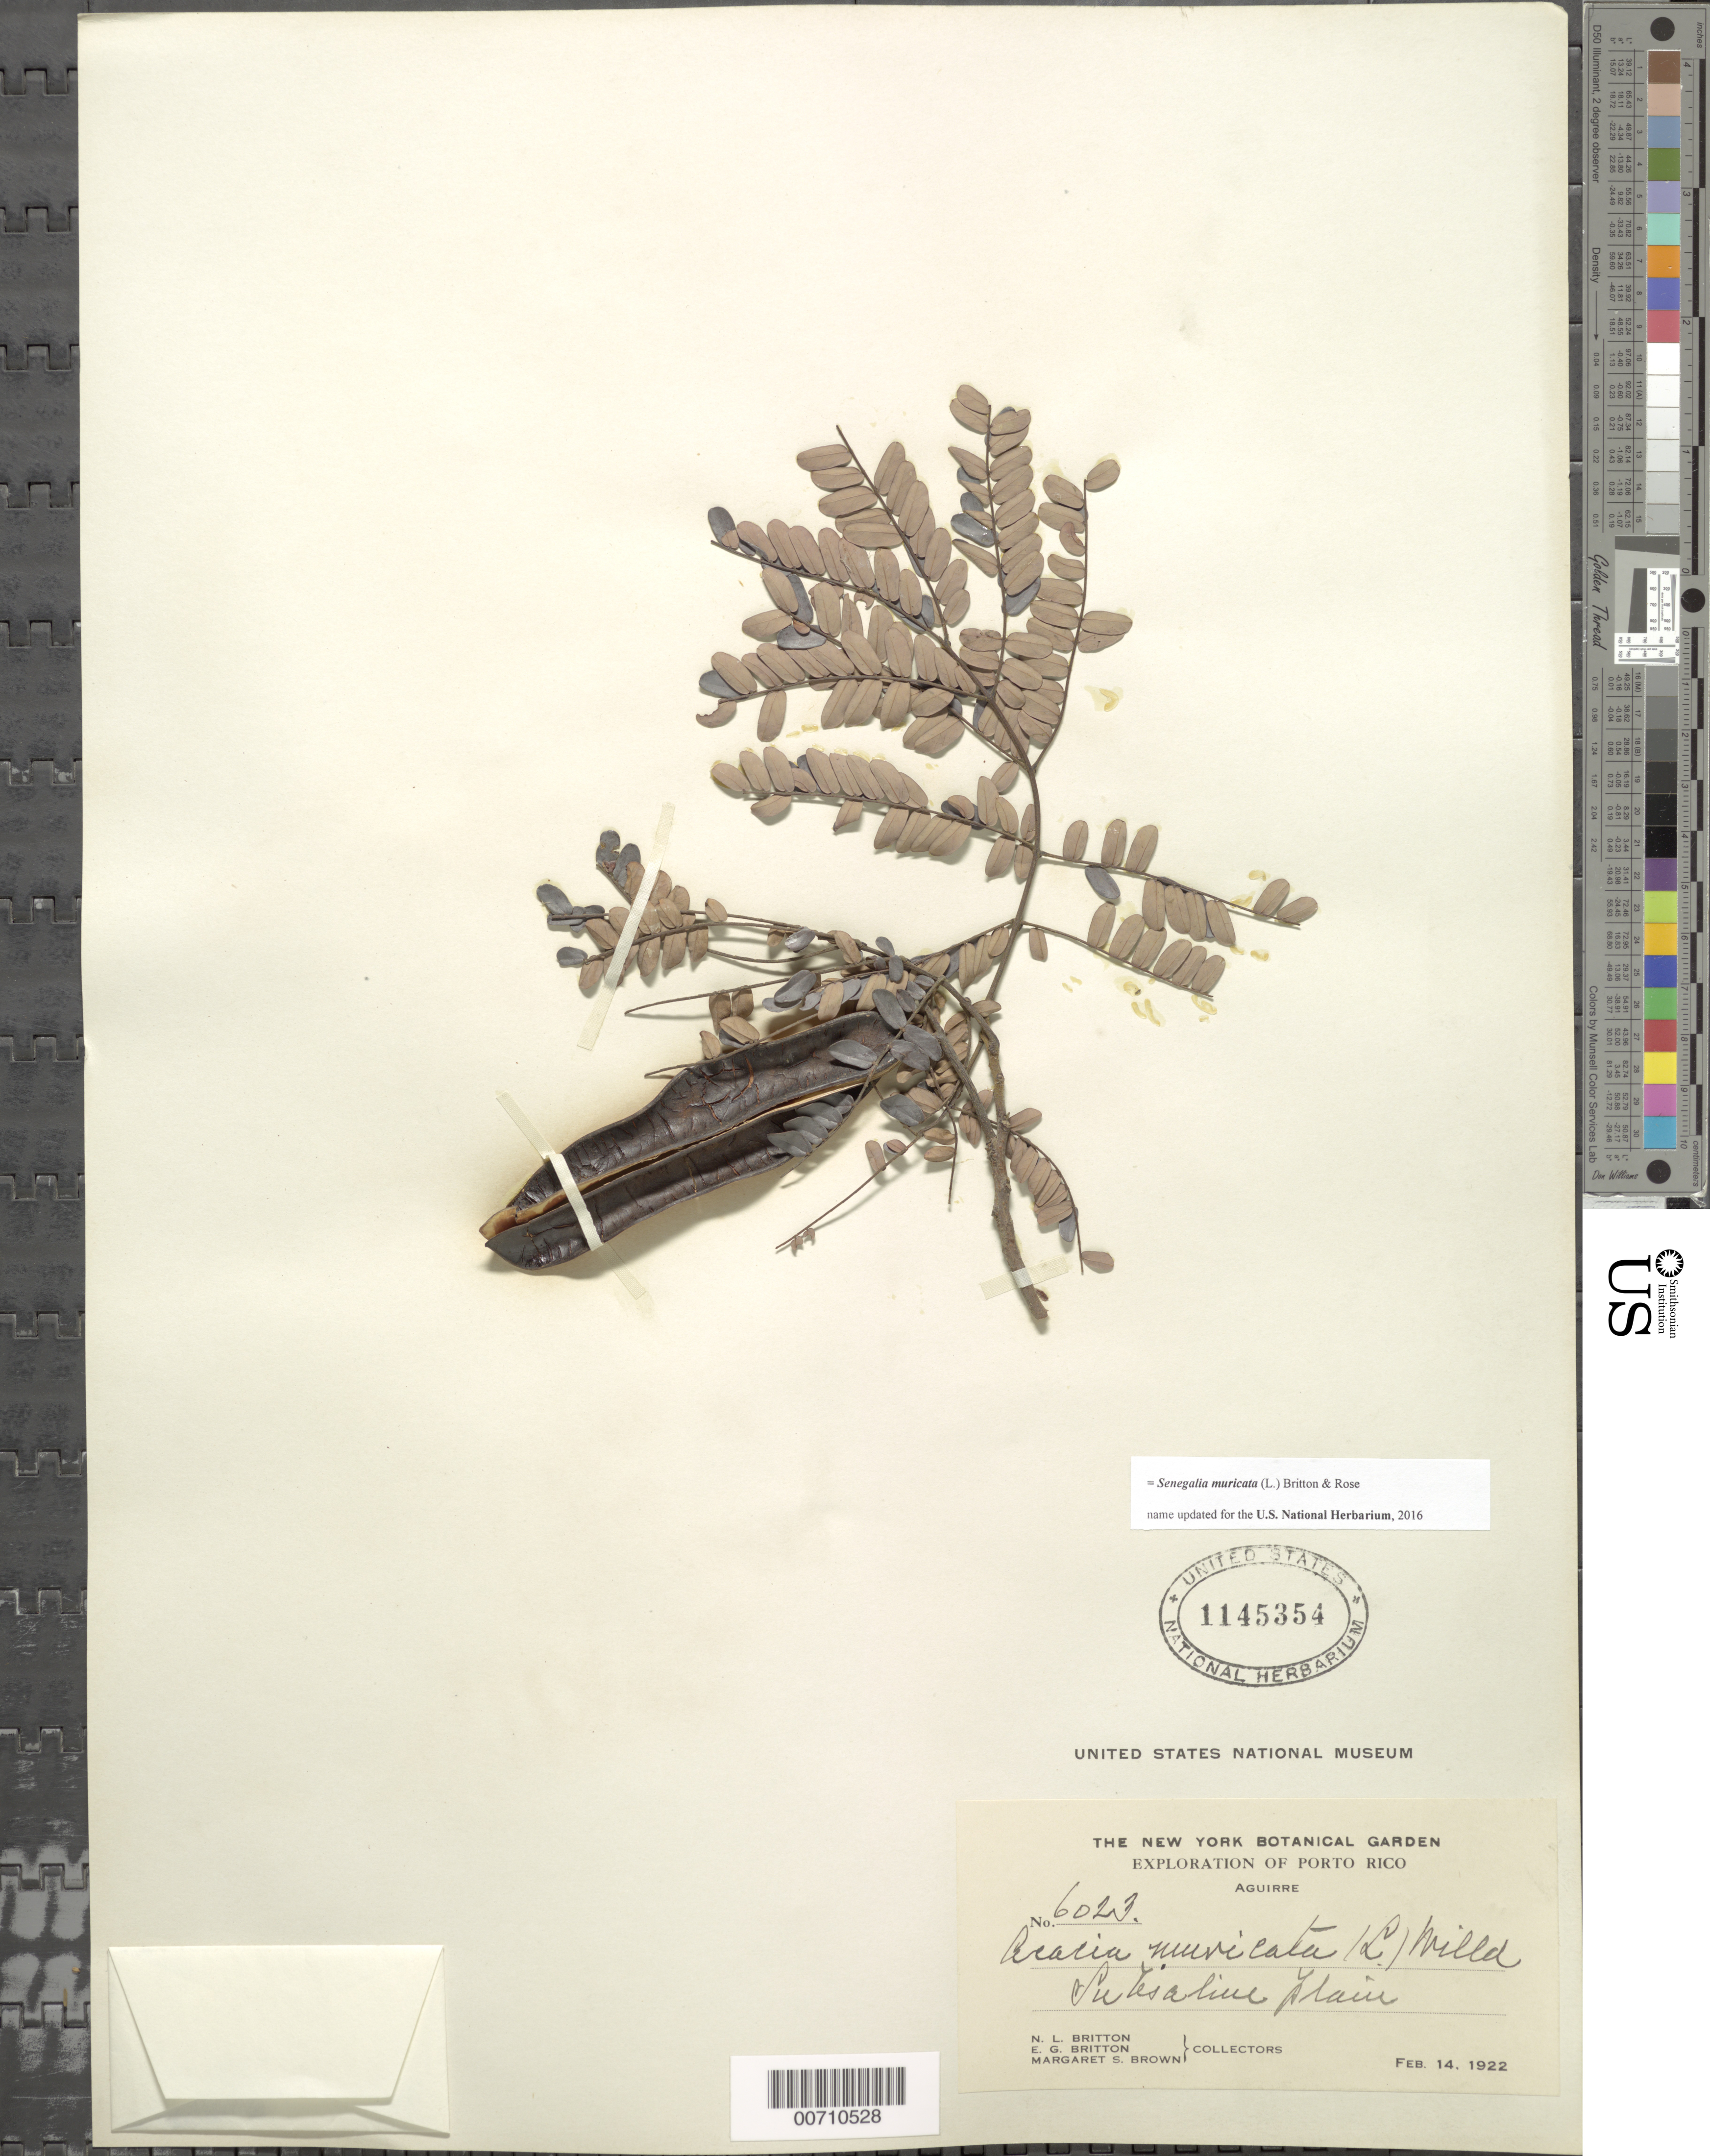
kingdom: Plantae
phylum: Tracheophyta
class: Magnoliopsida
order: Fabales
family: Fabaceae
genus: Parasenegalia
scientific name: Parasenegalia muricata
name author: (L.) Seigler & Ebinger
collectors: N. Britton, E. G. Britton & M. S. Brown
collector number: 6023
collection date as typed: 14 Feb 1922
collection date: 1922-02-14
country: Puerto Rico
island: Greater Antilles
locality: Aguirre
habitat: Subsaline plain?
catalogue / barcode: US 1145354